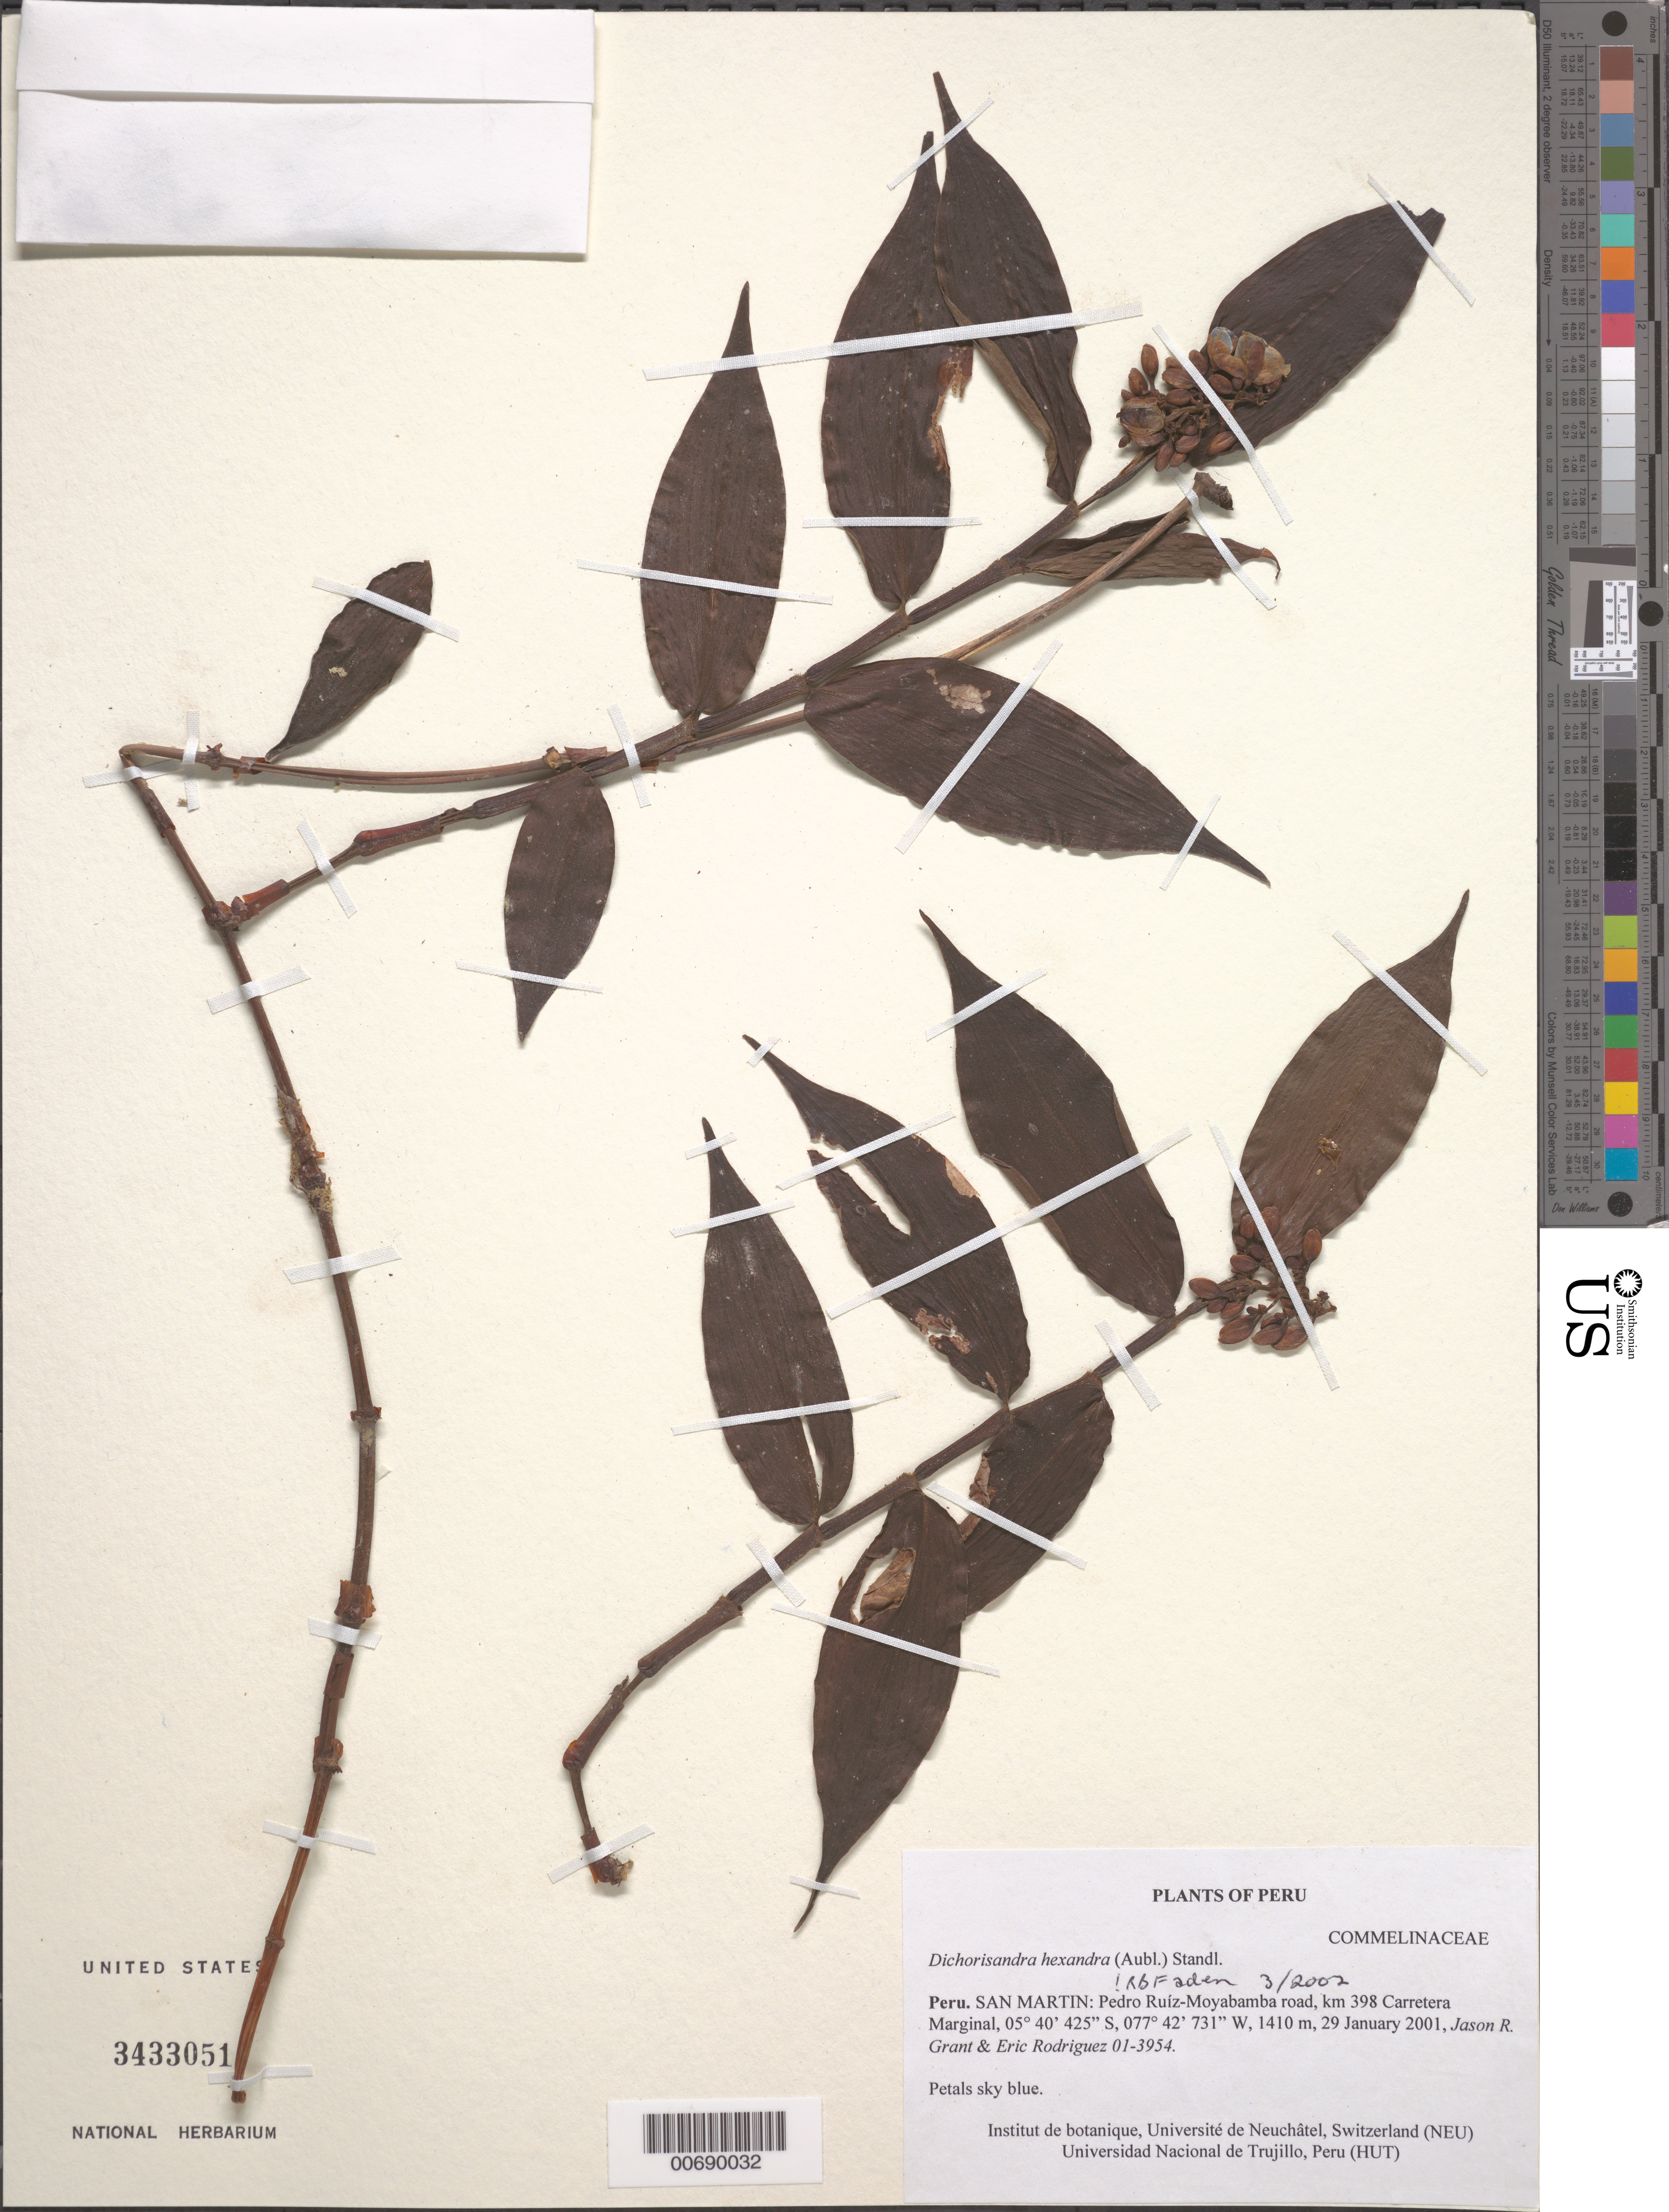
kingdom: Plantae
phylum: Tracheophyta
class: Liliopsida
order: Commelinales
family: Commelinaceae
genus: Dichorisandra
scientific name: Dichorisandra hexandra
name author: (Aubl.) Standl.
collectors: J. R. Grant & E. Rodriguez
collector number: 01-3954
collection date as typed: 29 Jan 2001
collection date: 2001-01-29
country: Peru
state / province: San Martín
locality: Pedro Ruiz-Moyabamba road, Vstttryrts zmstinsl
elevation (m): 1410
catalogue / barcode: US 3433051